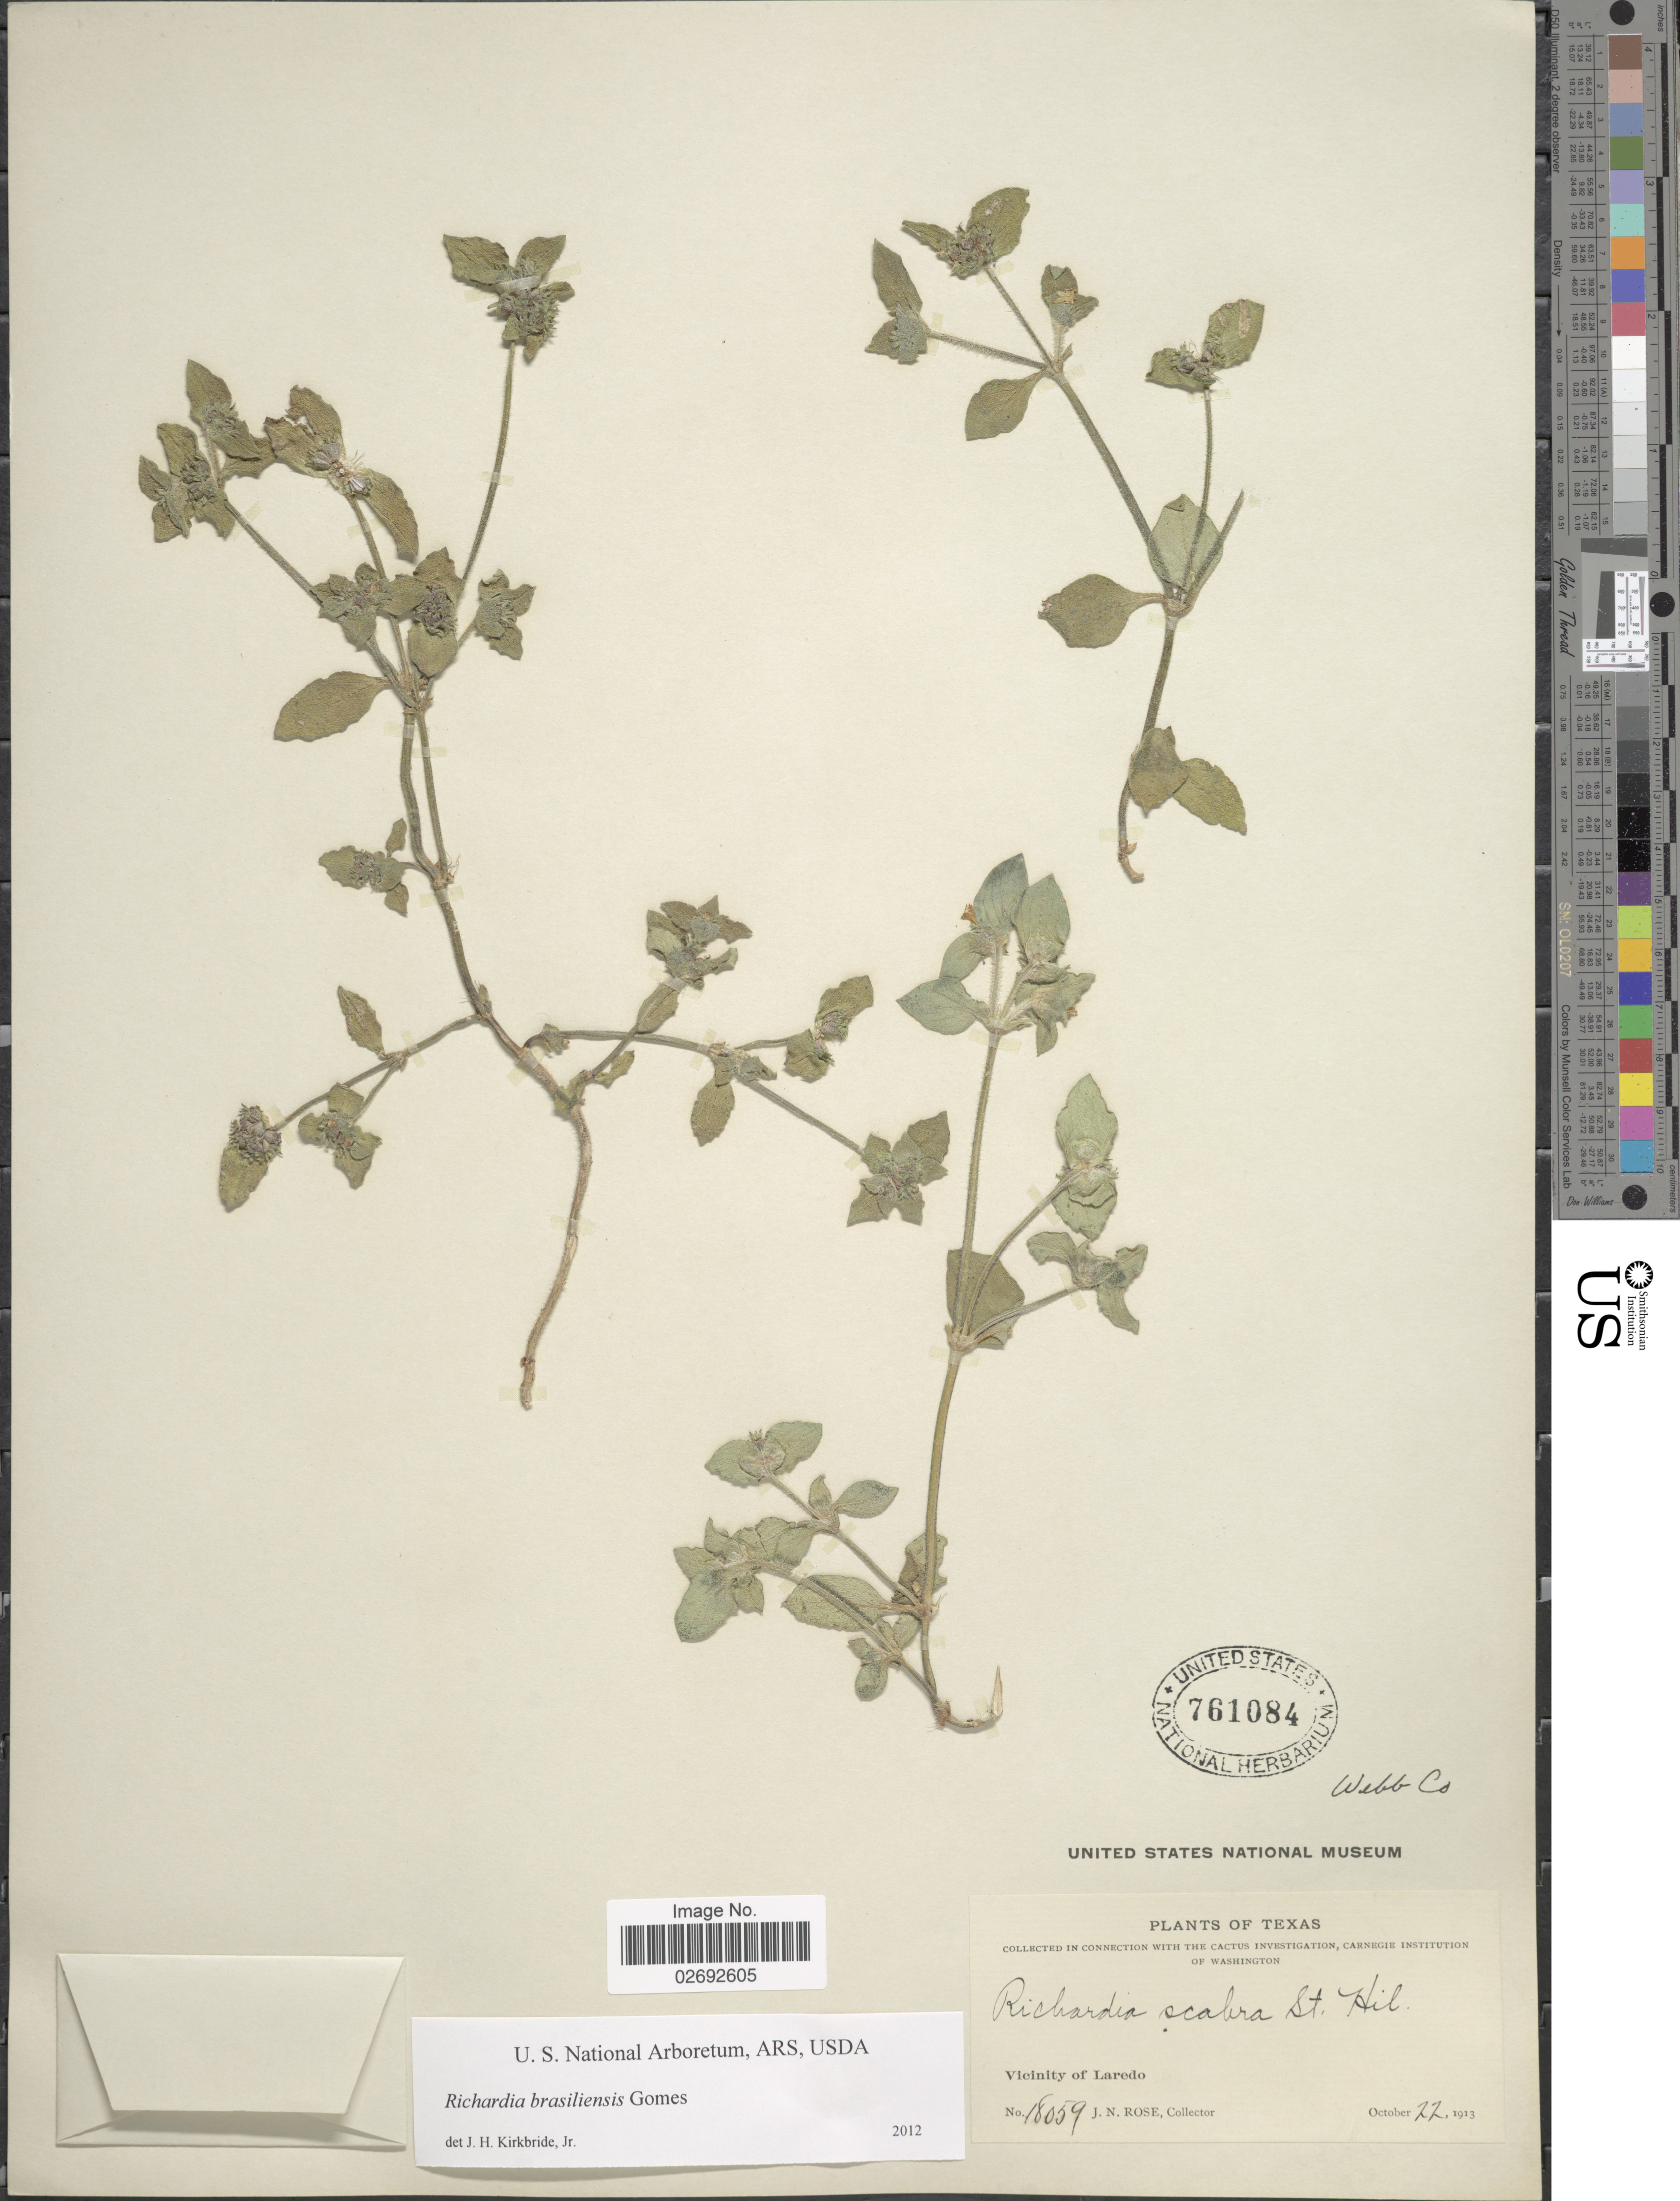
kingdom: Plantae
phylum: Tracheophyta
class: Magnoliopsida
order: Gentianales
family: Rubiaceae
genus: Richardia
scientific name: Richardia brasiliensis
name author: Gomes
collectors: J. N. Rose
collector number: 18059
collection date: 1913-10-22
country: United States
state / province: Texas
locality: Vicinity of Laredo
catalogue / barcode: US 761084